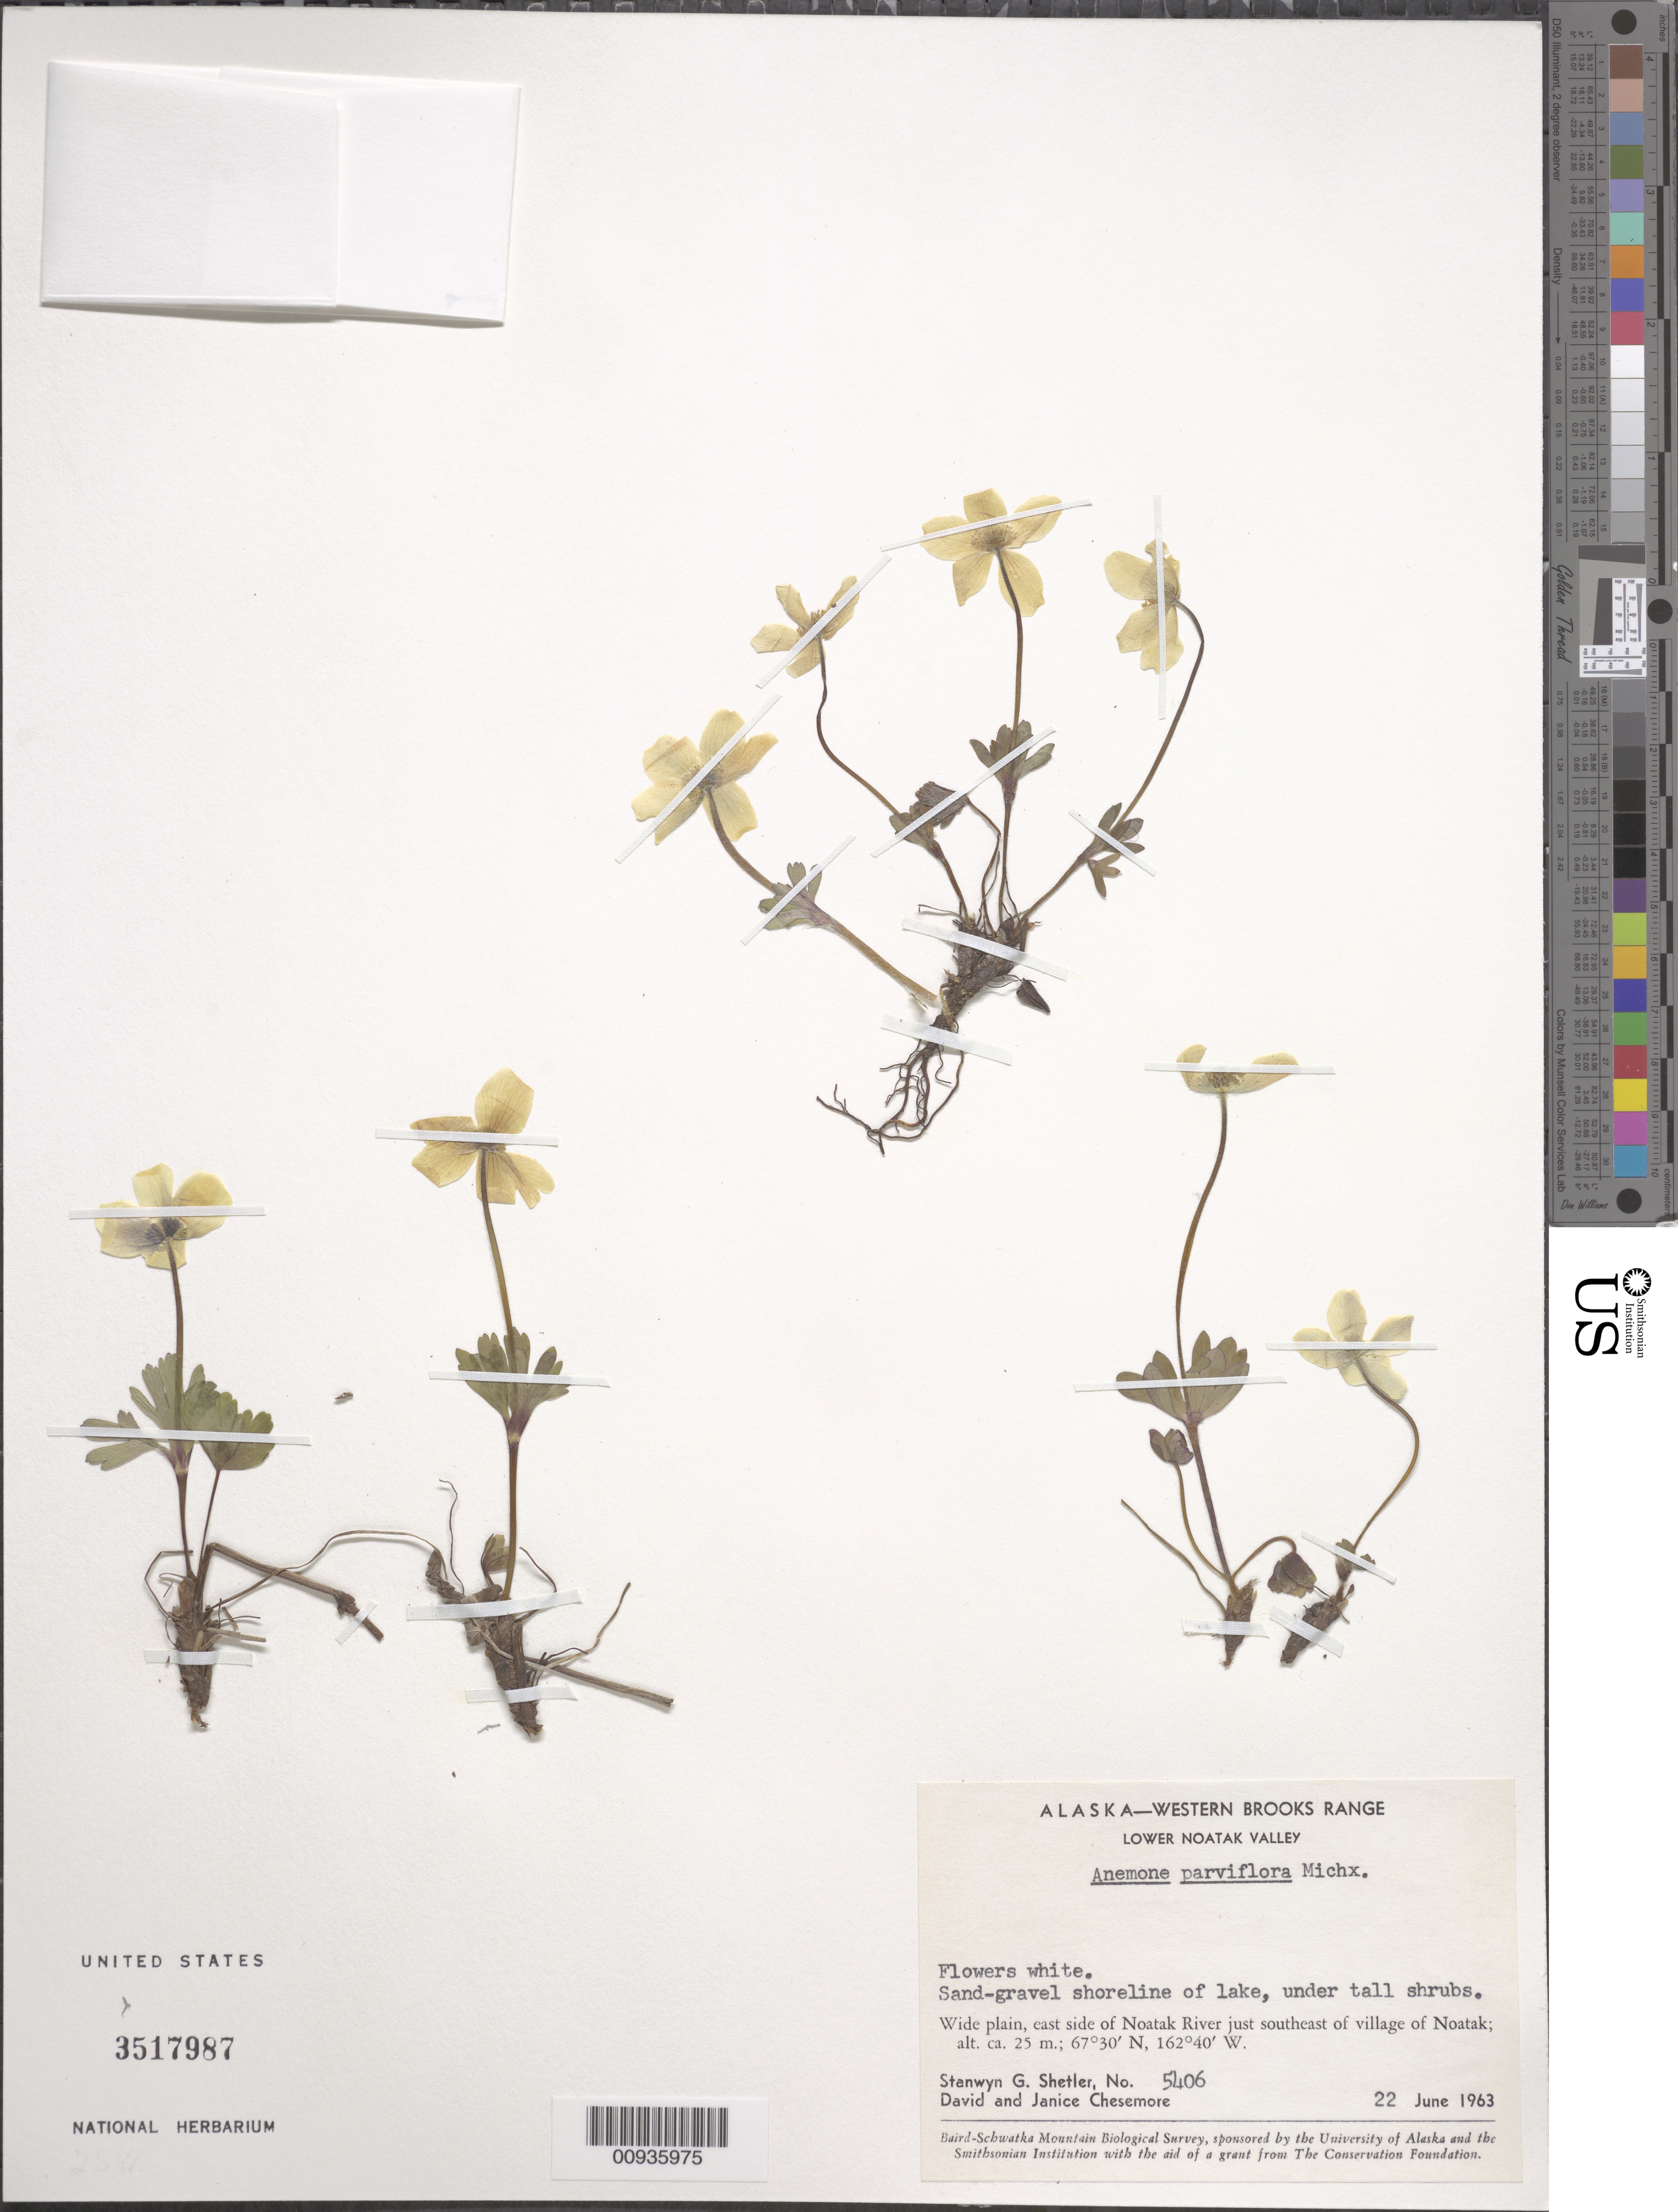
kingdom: Plantae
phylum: Tracheophyta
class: Magnoliopsida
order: Ranunculales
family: Ranunculaceae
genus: Anemone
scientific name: Anemone parviflora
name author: Michx.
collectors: S. Shetler, D. Chesemore & J. Chesemore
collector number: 5406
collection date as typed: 22 Jun 1963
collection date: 1963-06-22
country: United States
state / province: Alaska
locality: East side of Noatak River just southeast of village of Noatak. Western Brooks Range, Lower Noatak Valley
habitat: Wide plain. Sand-gravel shoreline of lake, under tall shrubs.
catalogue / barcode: US 3517987